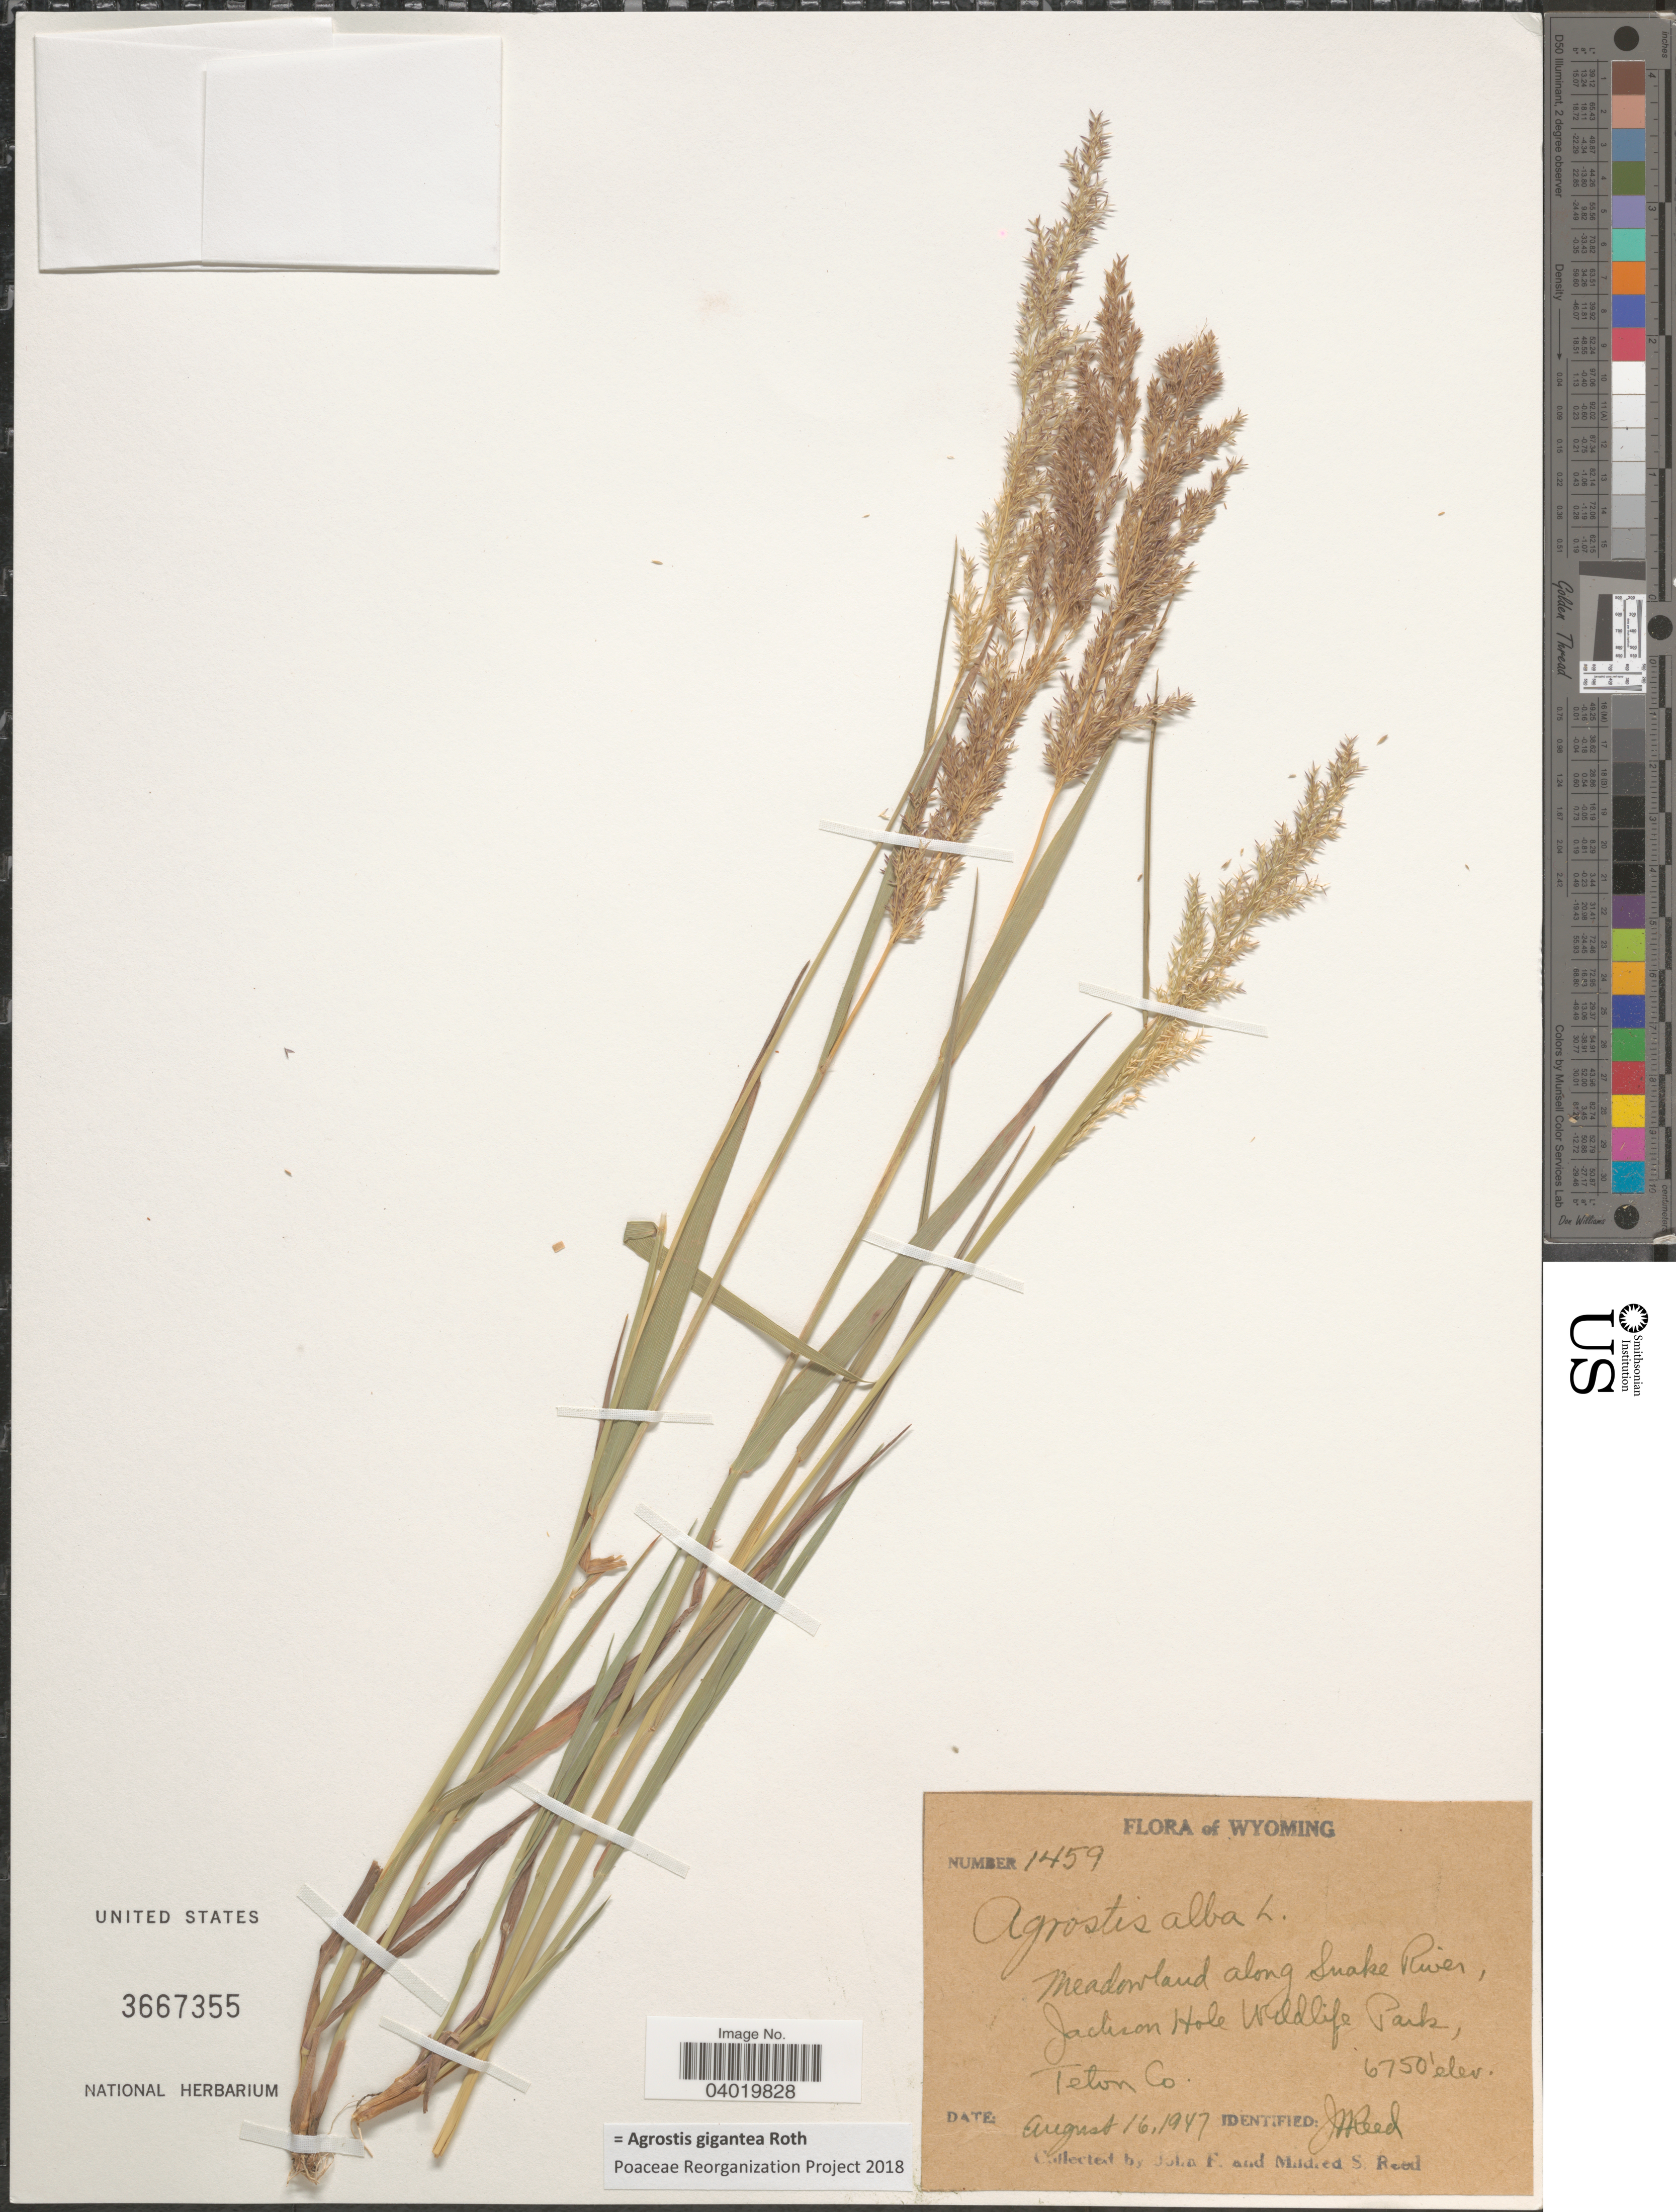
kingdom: Plantae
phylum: Tracheophyta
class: Liliopsida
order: Poales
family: Poaceae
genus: Agrostis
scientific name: Agrostis gigantea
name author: Roth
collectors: J. Reed & M. Reed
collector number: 1459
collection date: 1947-08-16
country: United States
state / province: Wyoming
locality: Meadowland along Snake River, Jackson Hole Wildlife Park, Teton Co.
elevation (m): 2057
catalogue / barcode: US 3667355